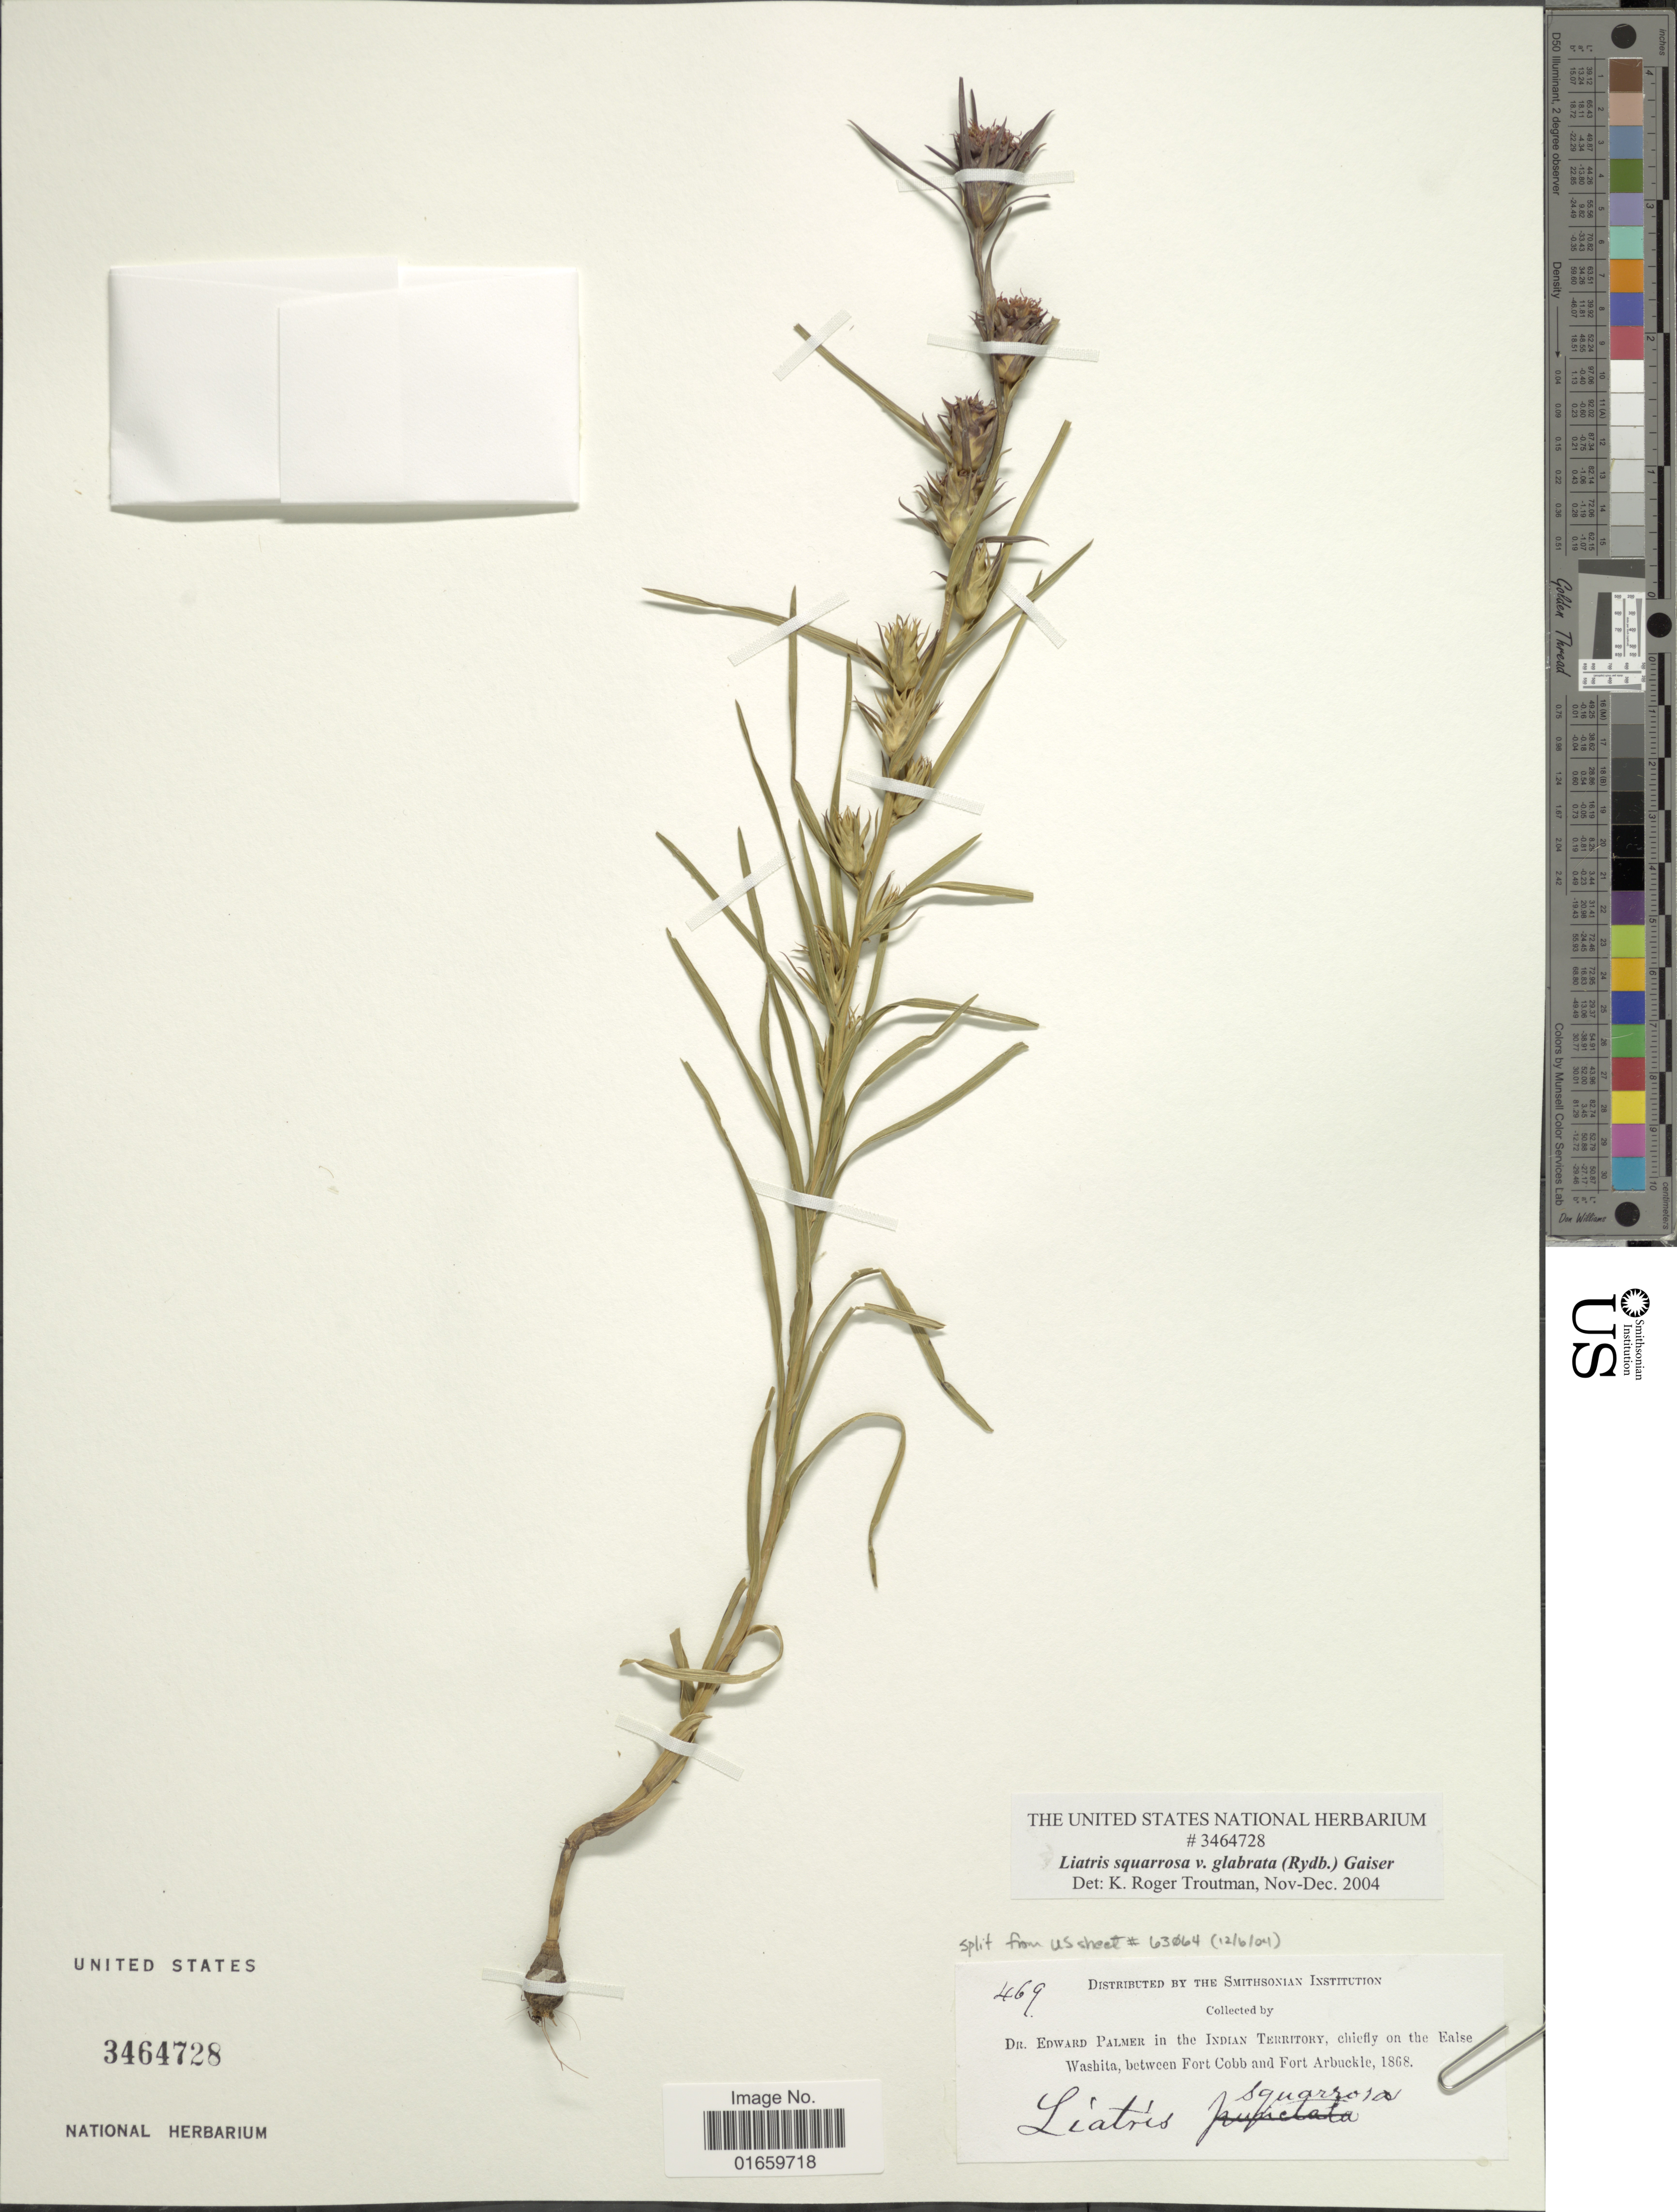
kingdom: Plantae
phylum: Tracheophyta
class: Magnoliopsida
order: Asterales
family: Asteraceae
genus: Liatris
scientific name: Liatris squarrosa var. glabrata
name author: (Rydb.) Gaiser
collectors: E. Palmer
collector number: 469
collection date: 1868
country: United States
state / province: Oklahoma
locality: Indian Territory, chiefly on the Ealse Wasbita, between Fort Cubb and Fort Arbuckle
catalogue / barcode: US 3464728